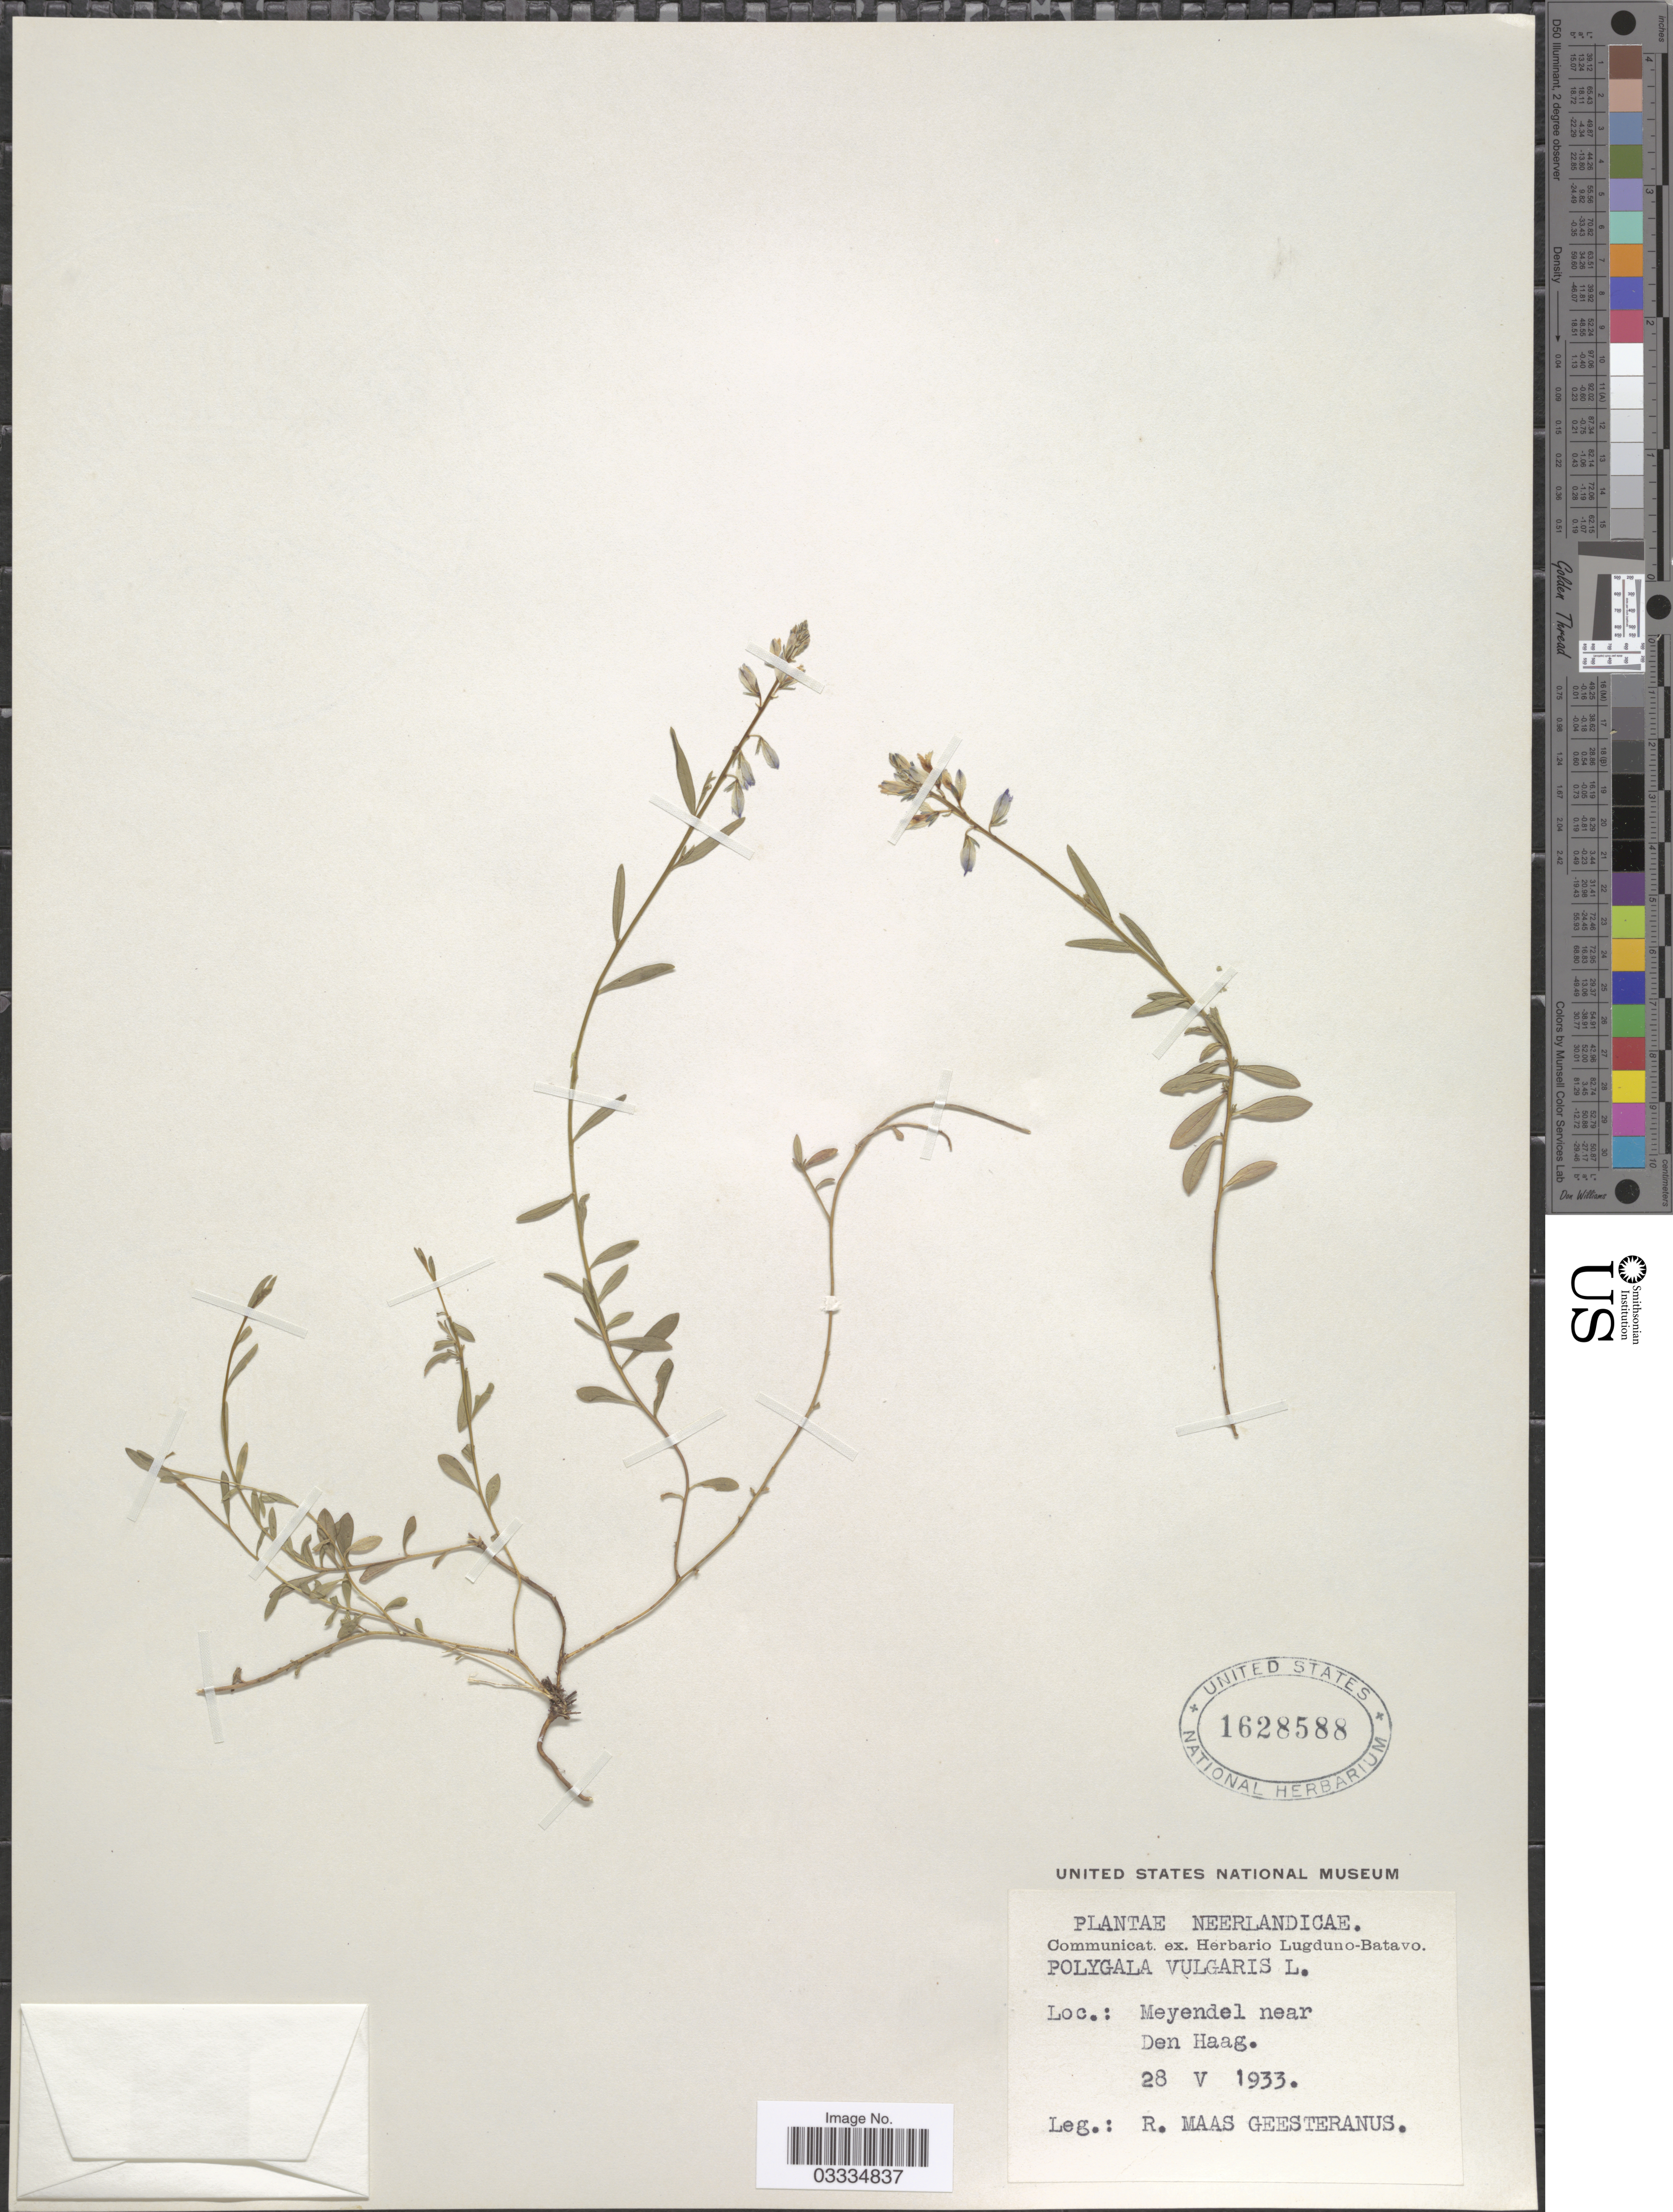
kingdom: Plantae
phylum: Tracheophyta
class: Magnoliopsida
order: Fabales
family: Polygalaceae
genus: Polygala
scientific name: Polygala vulgaris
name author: L.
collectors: R. A. Maas Geesteranus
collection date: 1933-05-28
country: Netherlands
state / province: Zuid Holland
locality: Neerlandicae. Meyendel near Den Haag.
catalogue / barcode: US 1628588